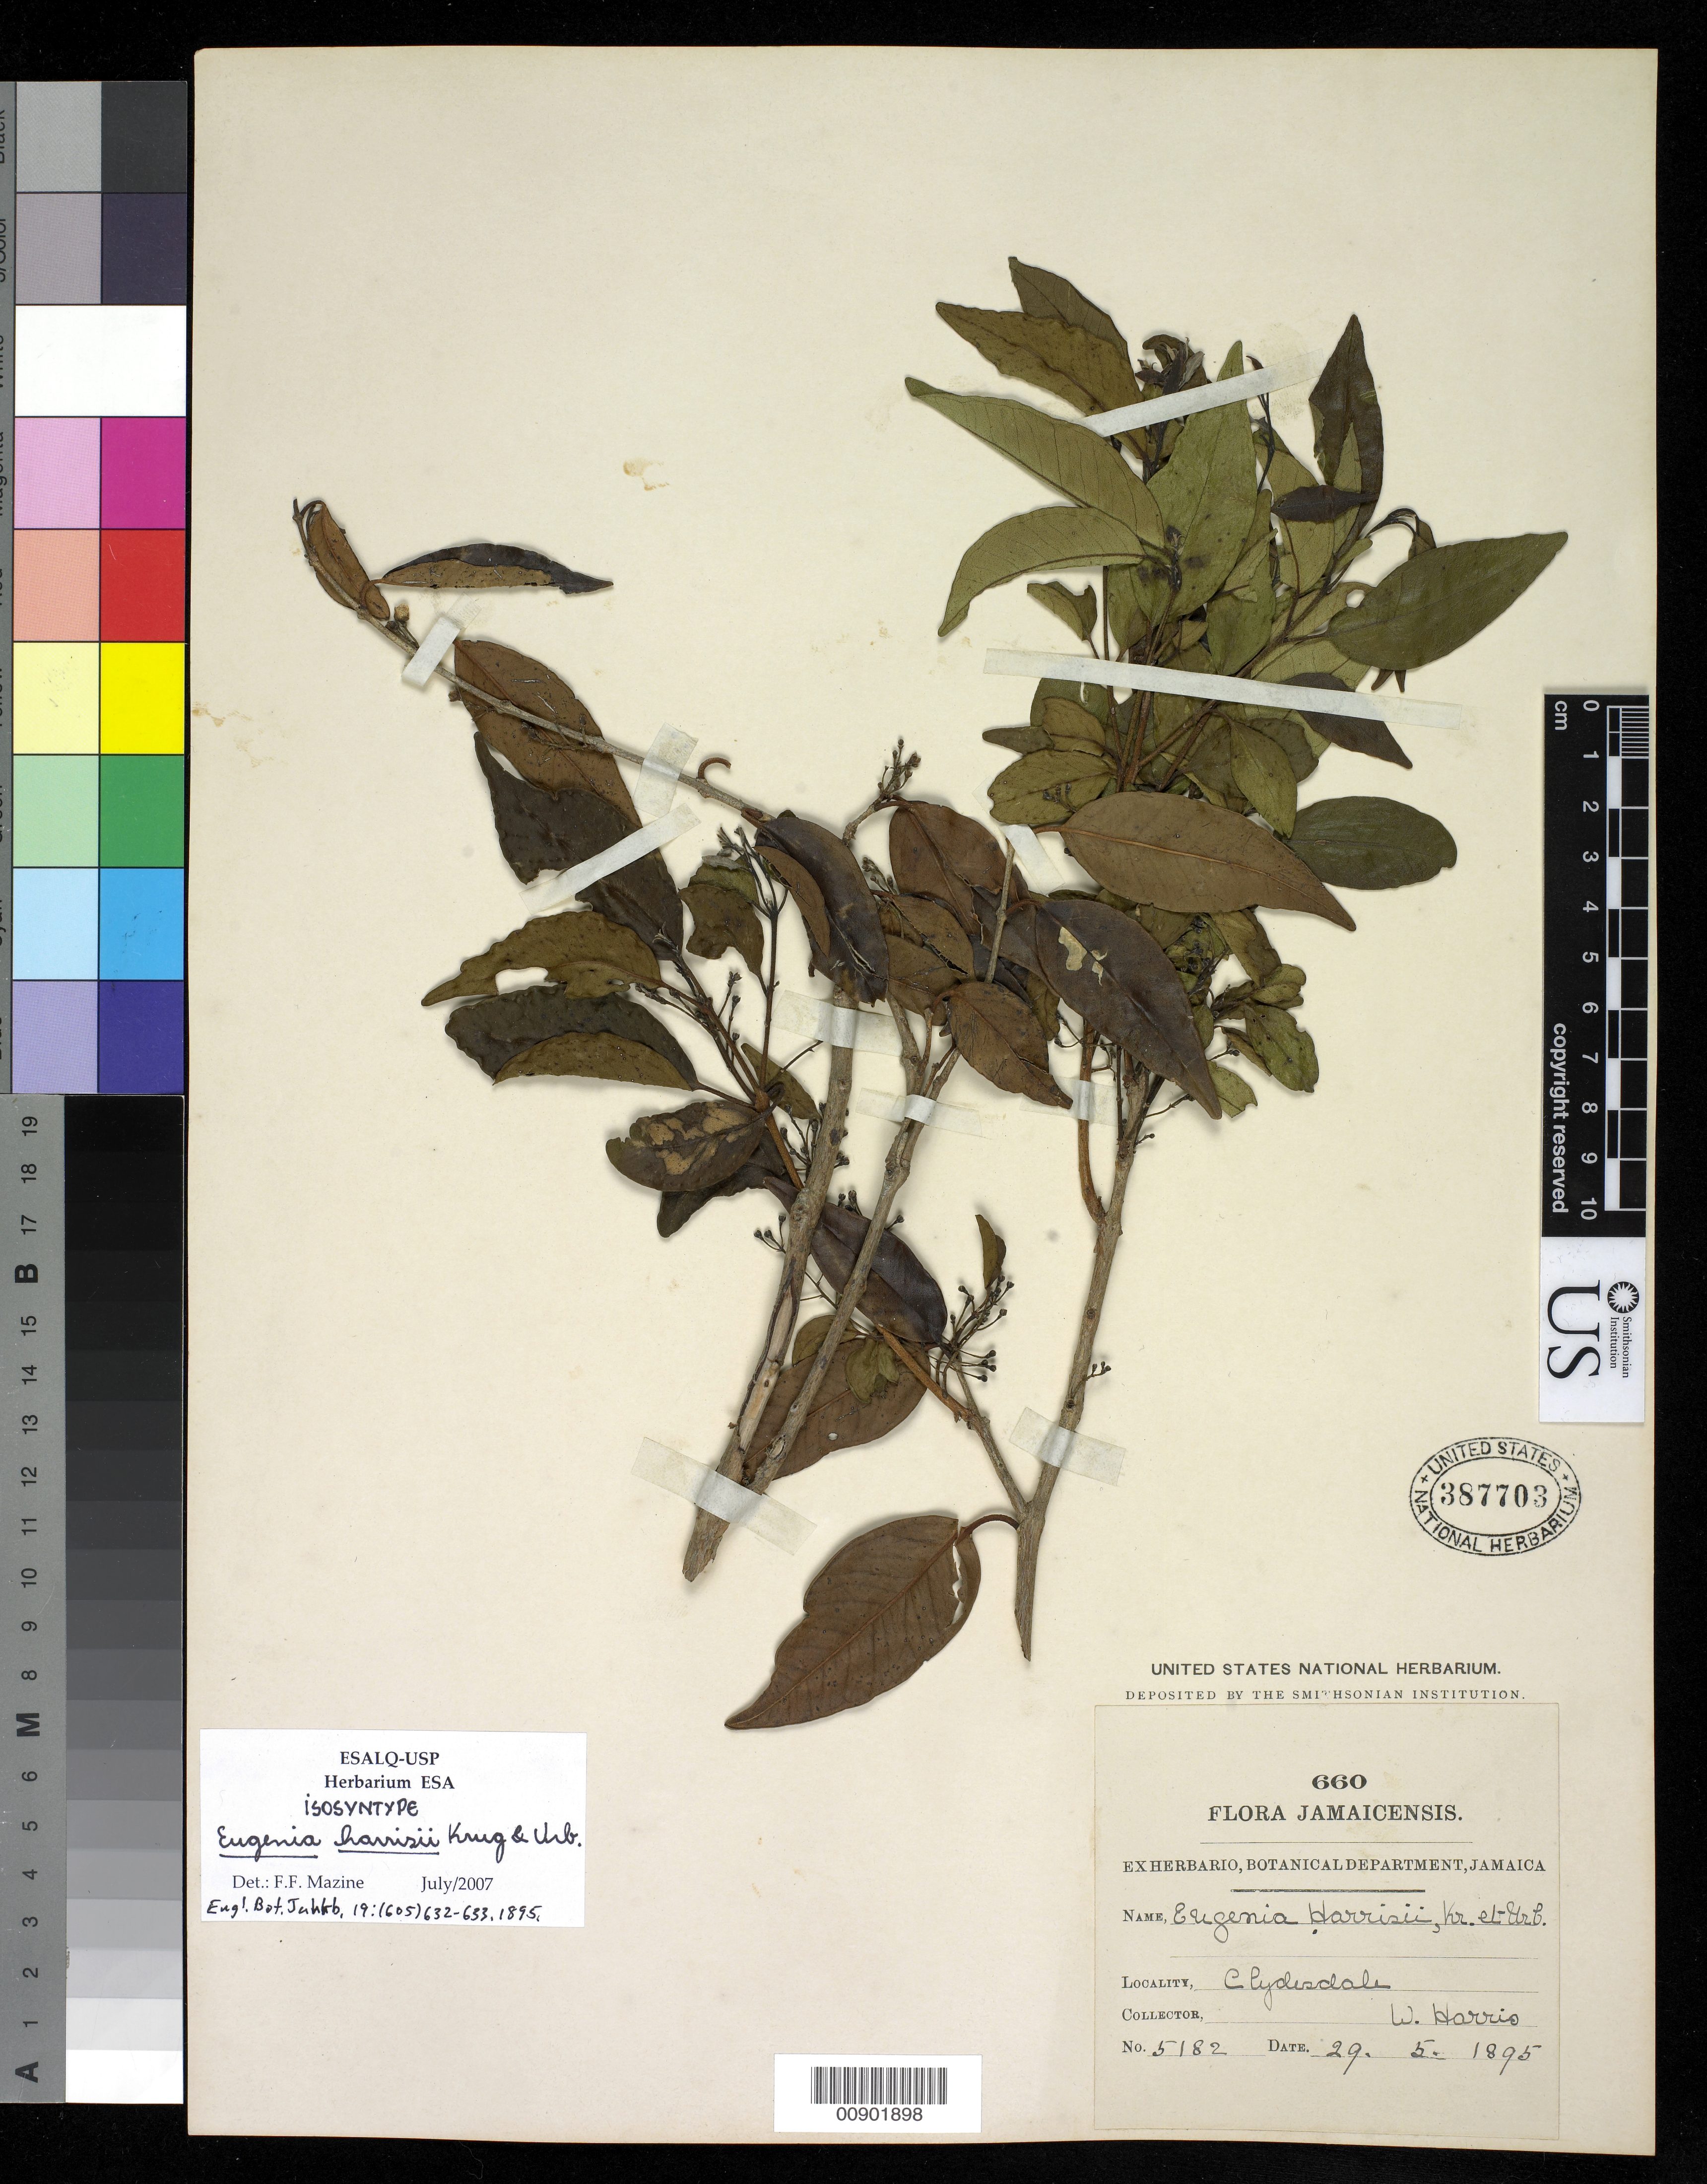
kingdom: Plantae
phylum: Tracheophyta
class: Magnoliopsida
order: Myrtales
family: Myrtaceae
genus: Eugenia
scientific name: Eugenia harrisii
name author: Krug & Urb.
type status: Isosyntype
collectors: W. Harris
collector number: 5182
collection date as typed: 29 May 1895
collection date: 1895-05-29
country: Jamaica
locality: Clydesdale.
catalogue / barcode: US 387703